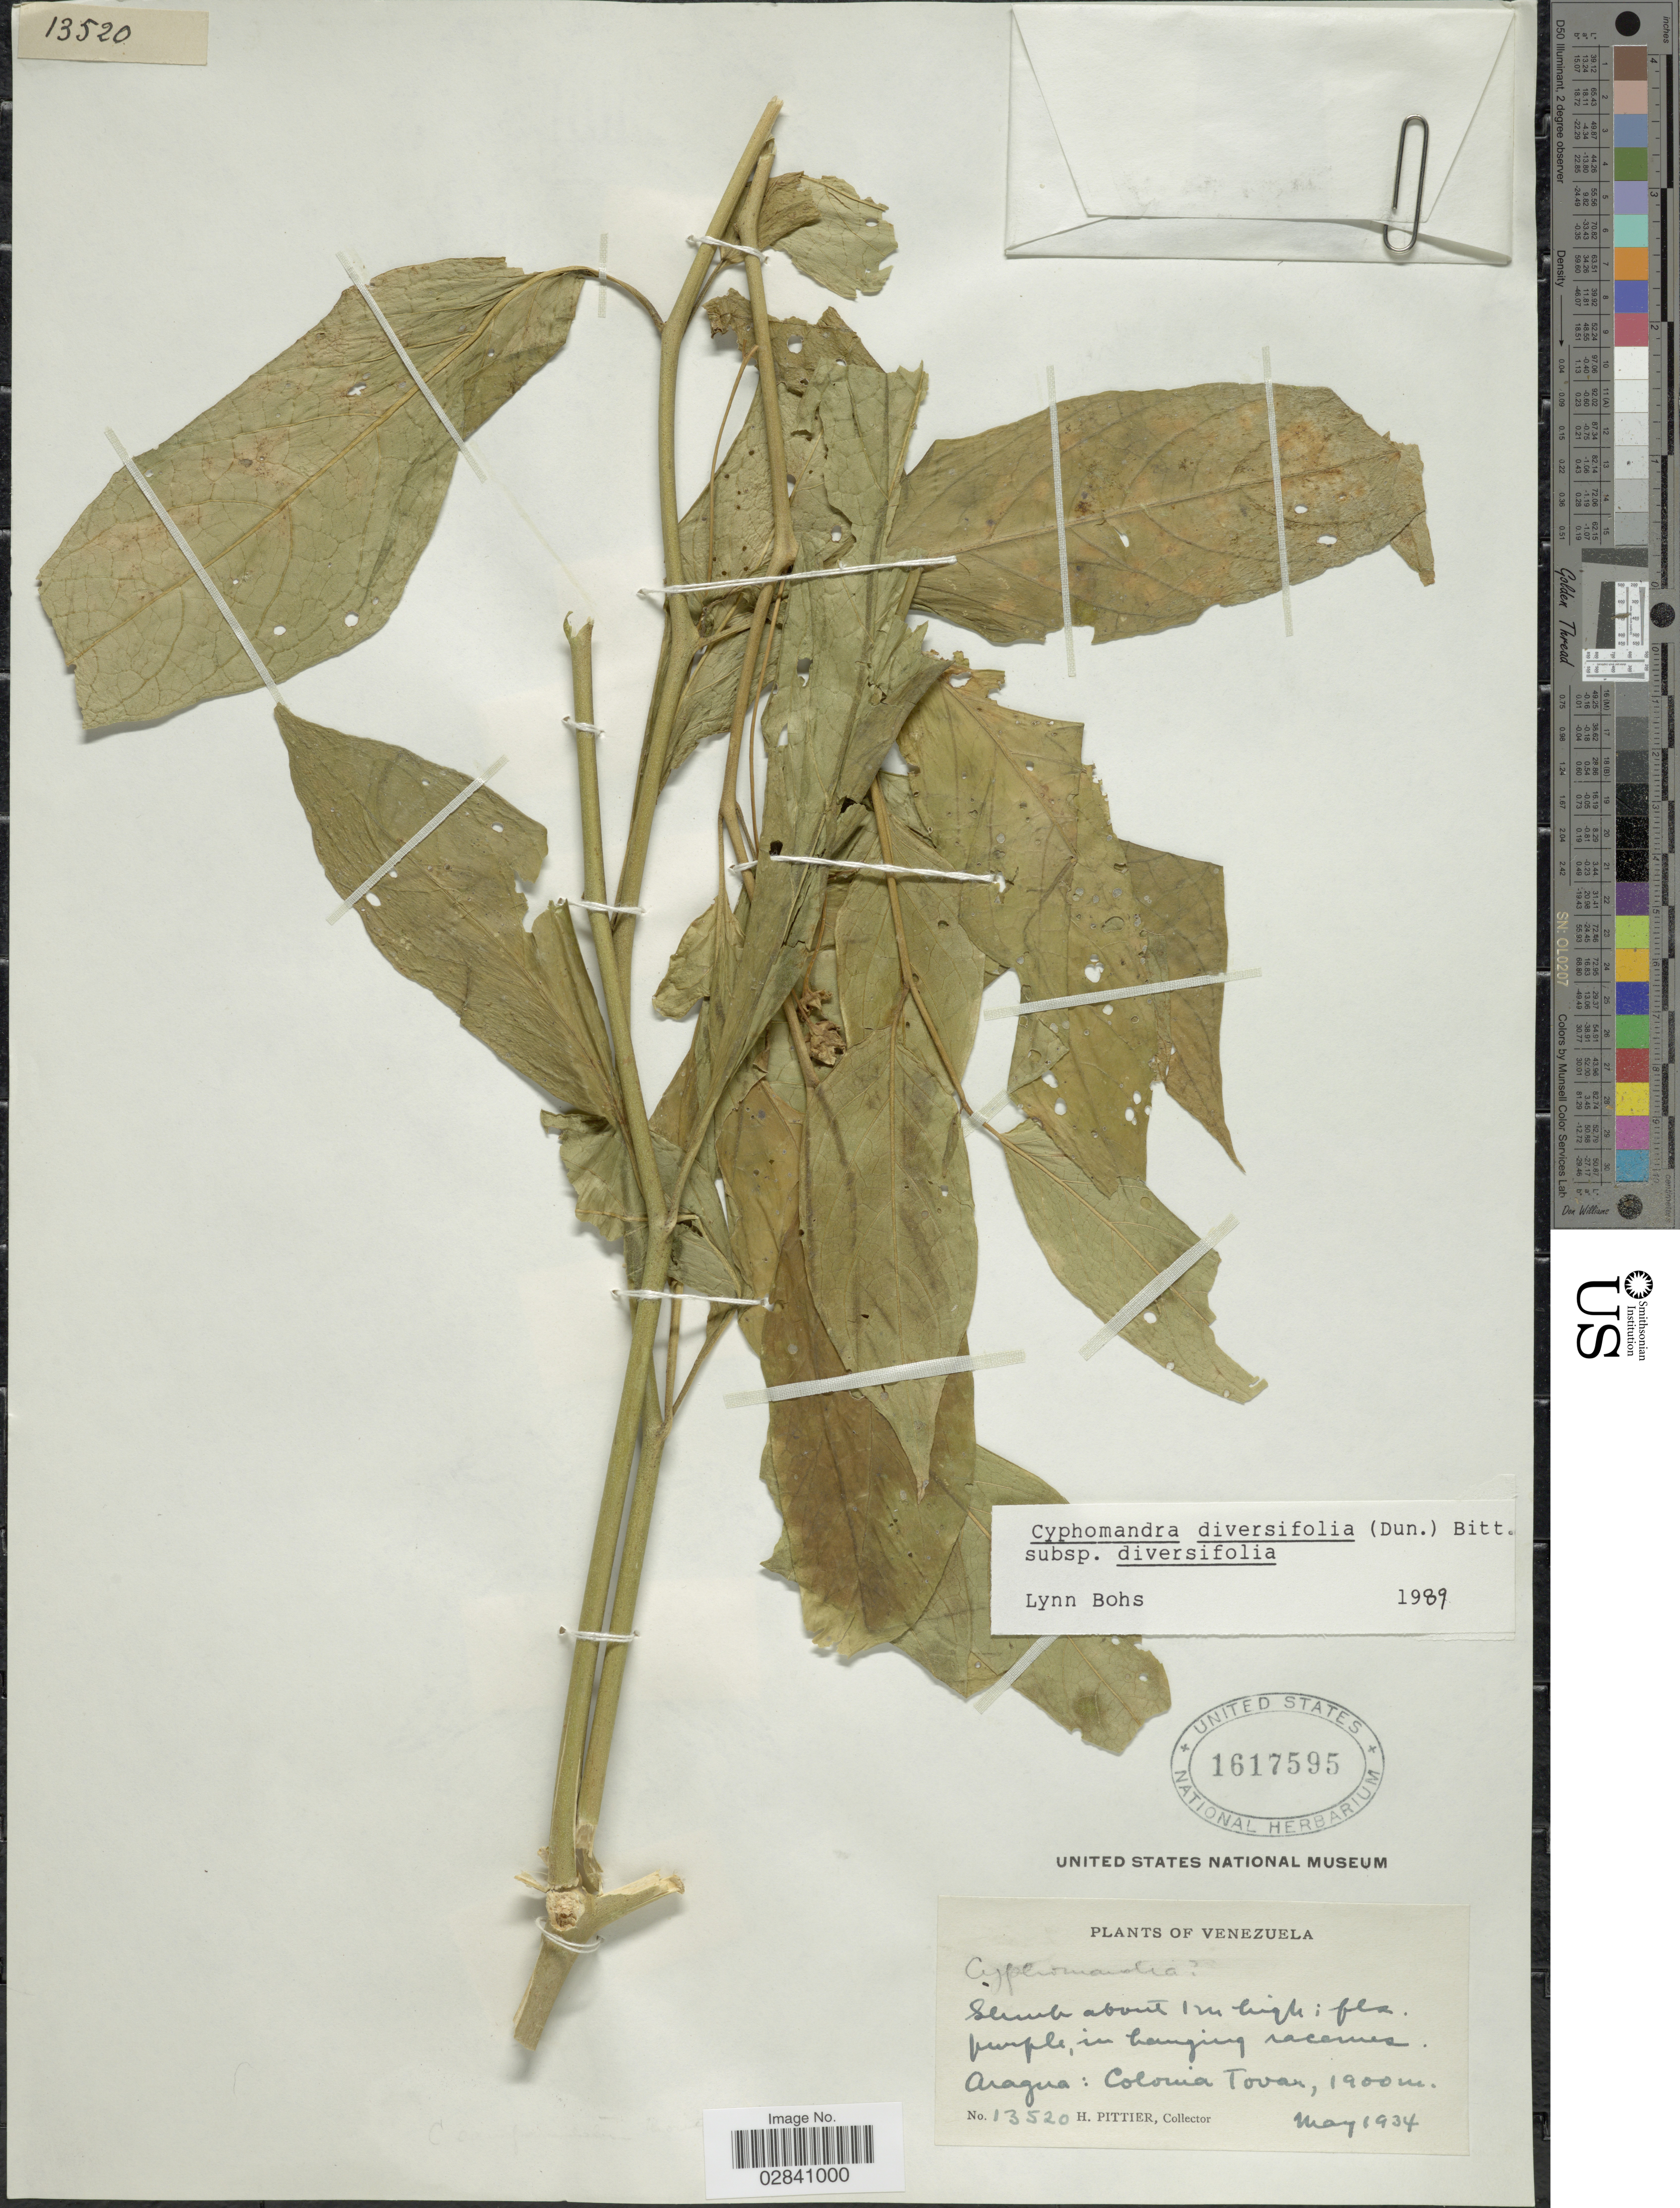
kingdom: Plantae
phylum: Tracheophyta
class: Magnoliopsida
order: Solanales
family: Solanaceae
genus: Cyphomandra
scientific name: Cyphomandra diversifolia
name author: (Dunal) Bitter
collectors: H. F. Pittier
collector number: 13520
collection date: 1934-05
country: Venezuela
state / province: Aragua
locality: Colonia Tovar.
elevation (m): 1900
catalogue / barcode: US 1617595